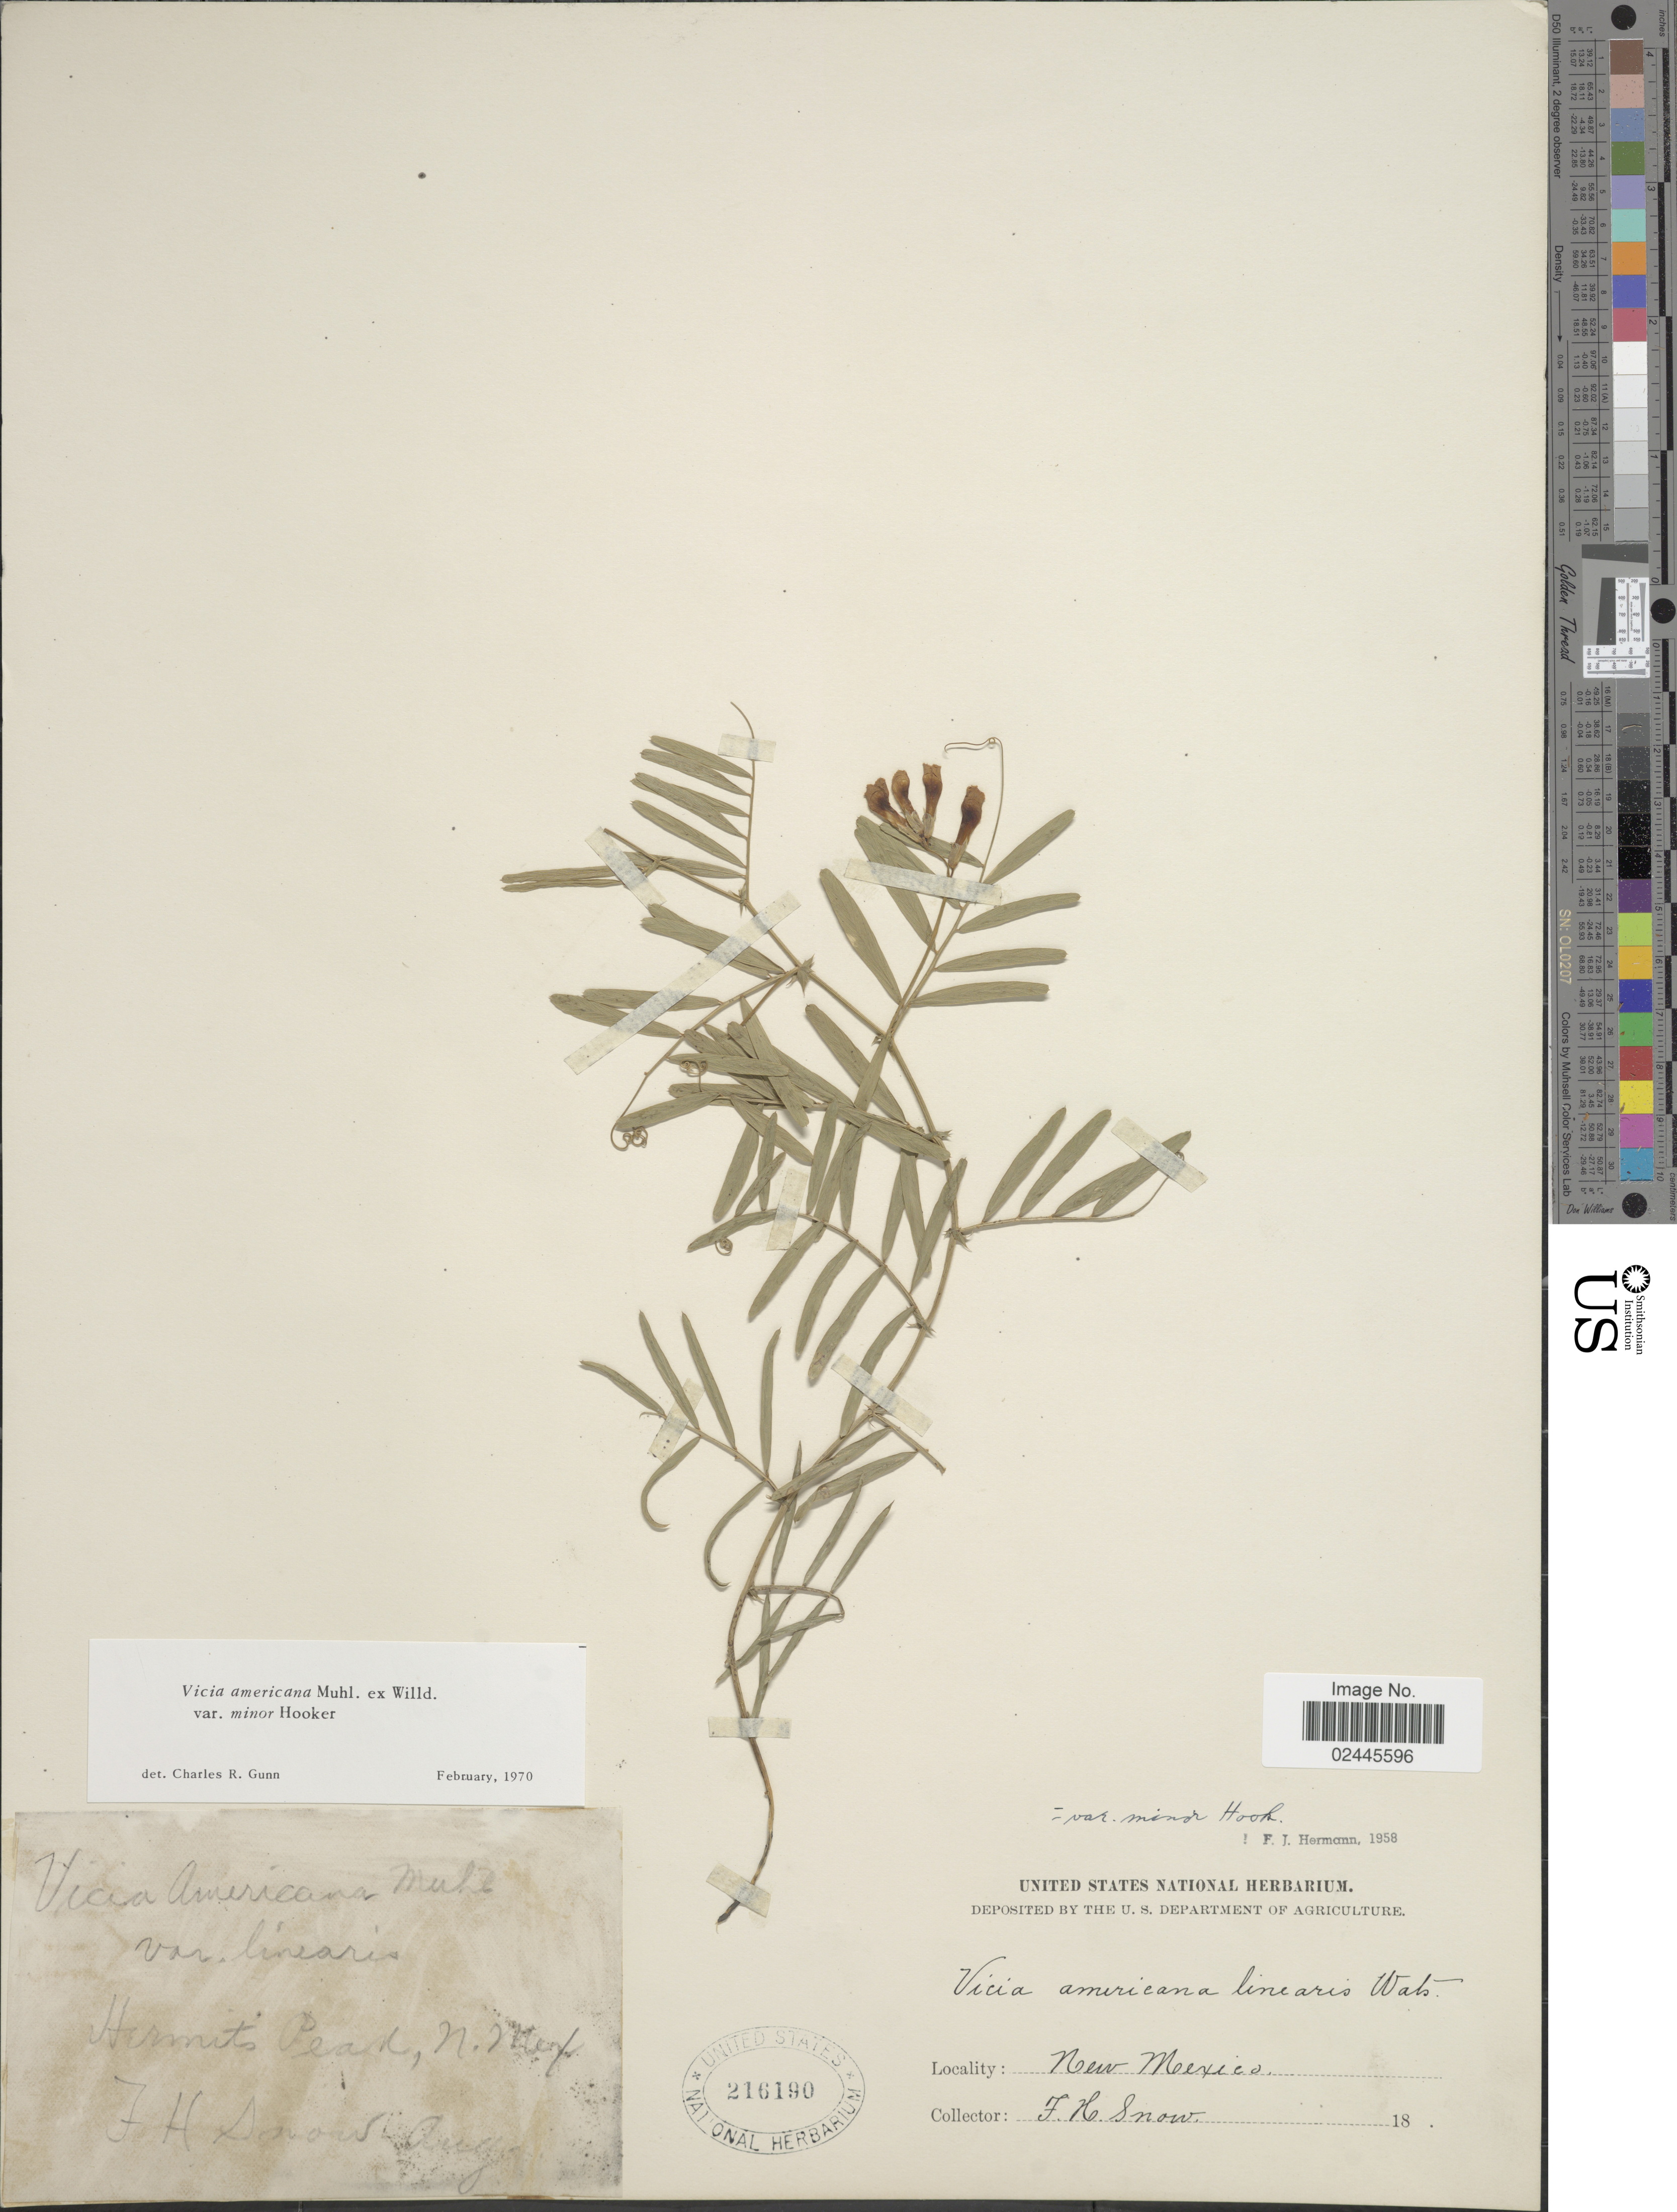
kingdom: Plantae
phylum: Tracheophyta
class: Magnoliopsida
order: Fabales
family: Fabaceae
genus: Vicia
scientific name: Vicia americana var. minor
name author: Hook.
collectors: F. H. Snow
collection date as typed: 18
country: United States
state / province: New Mexico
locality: Hermits Peak.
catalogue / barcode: US 216190